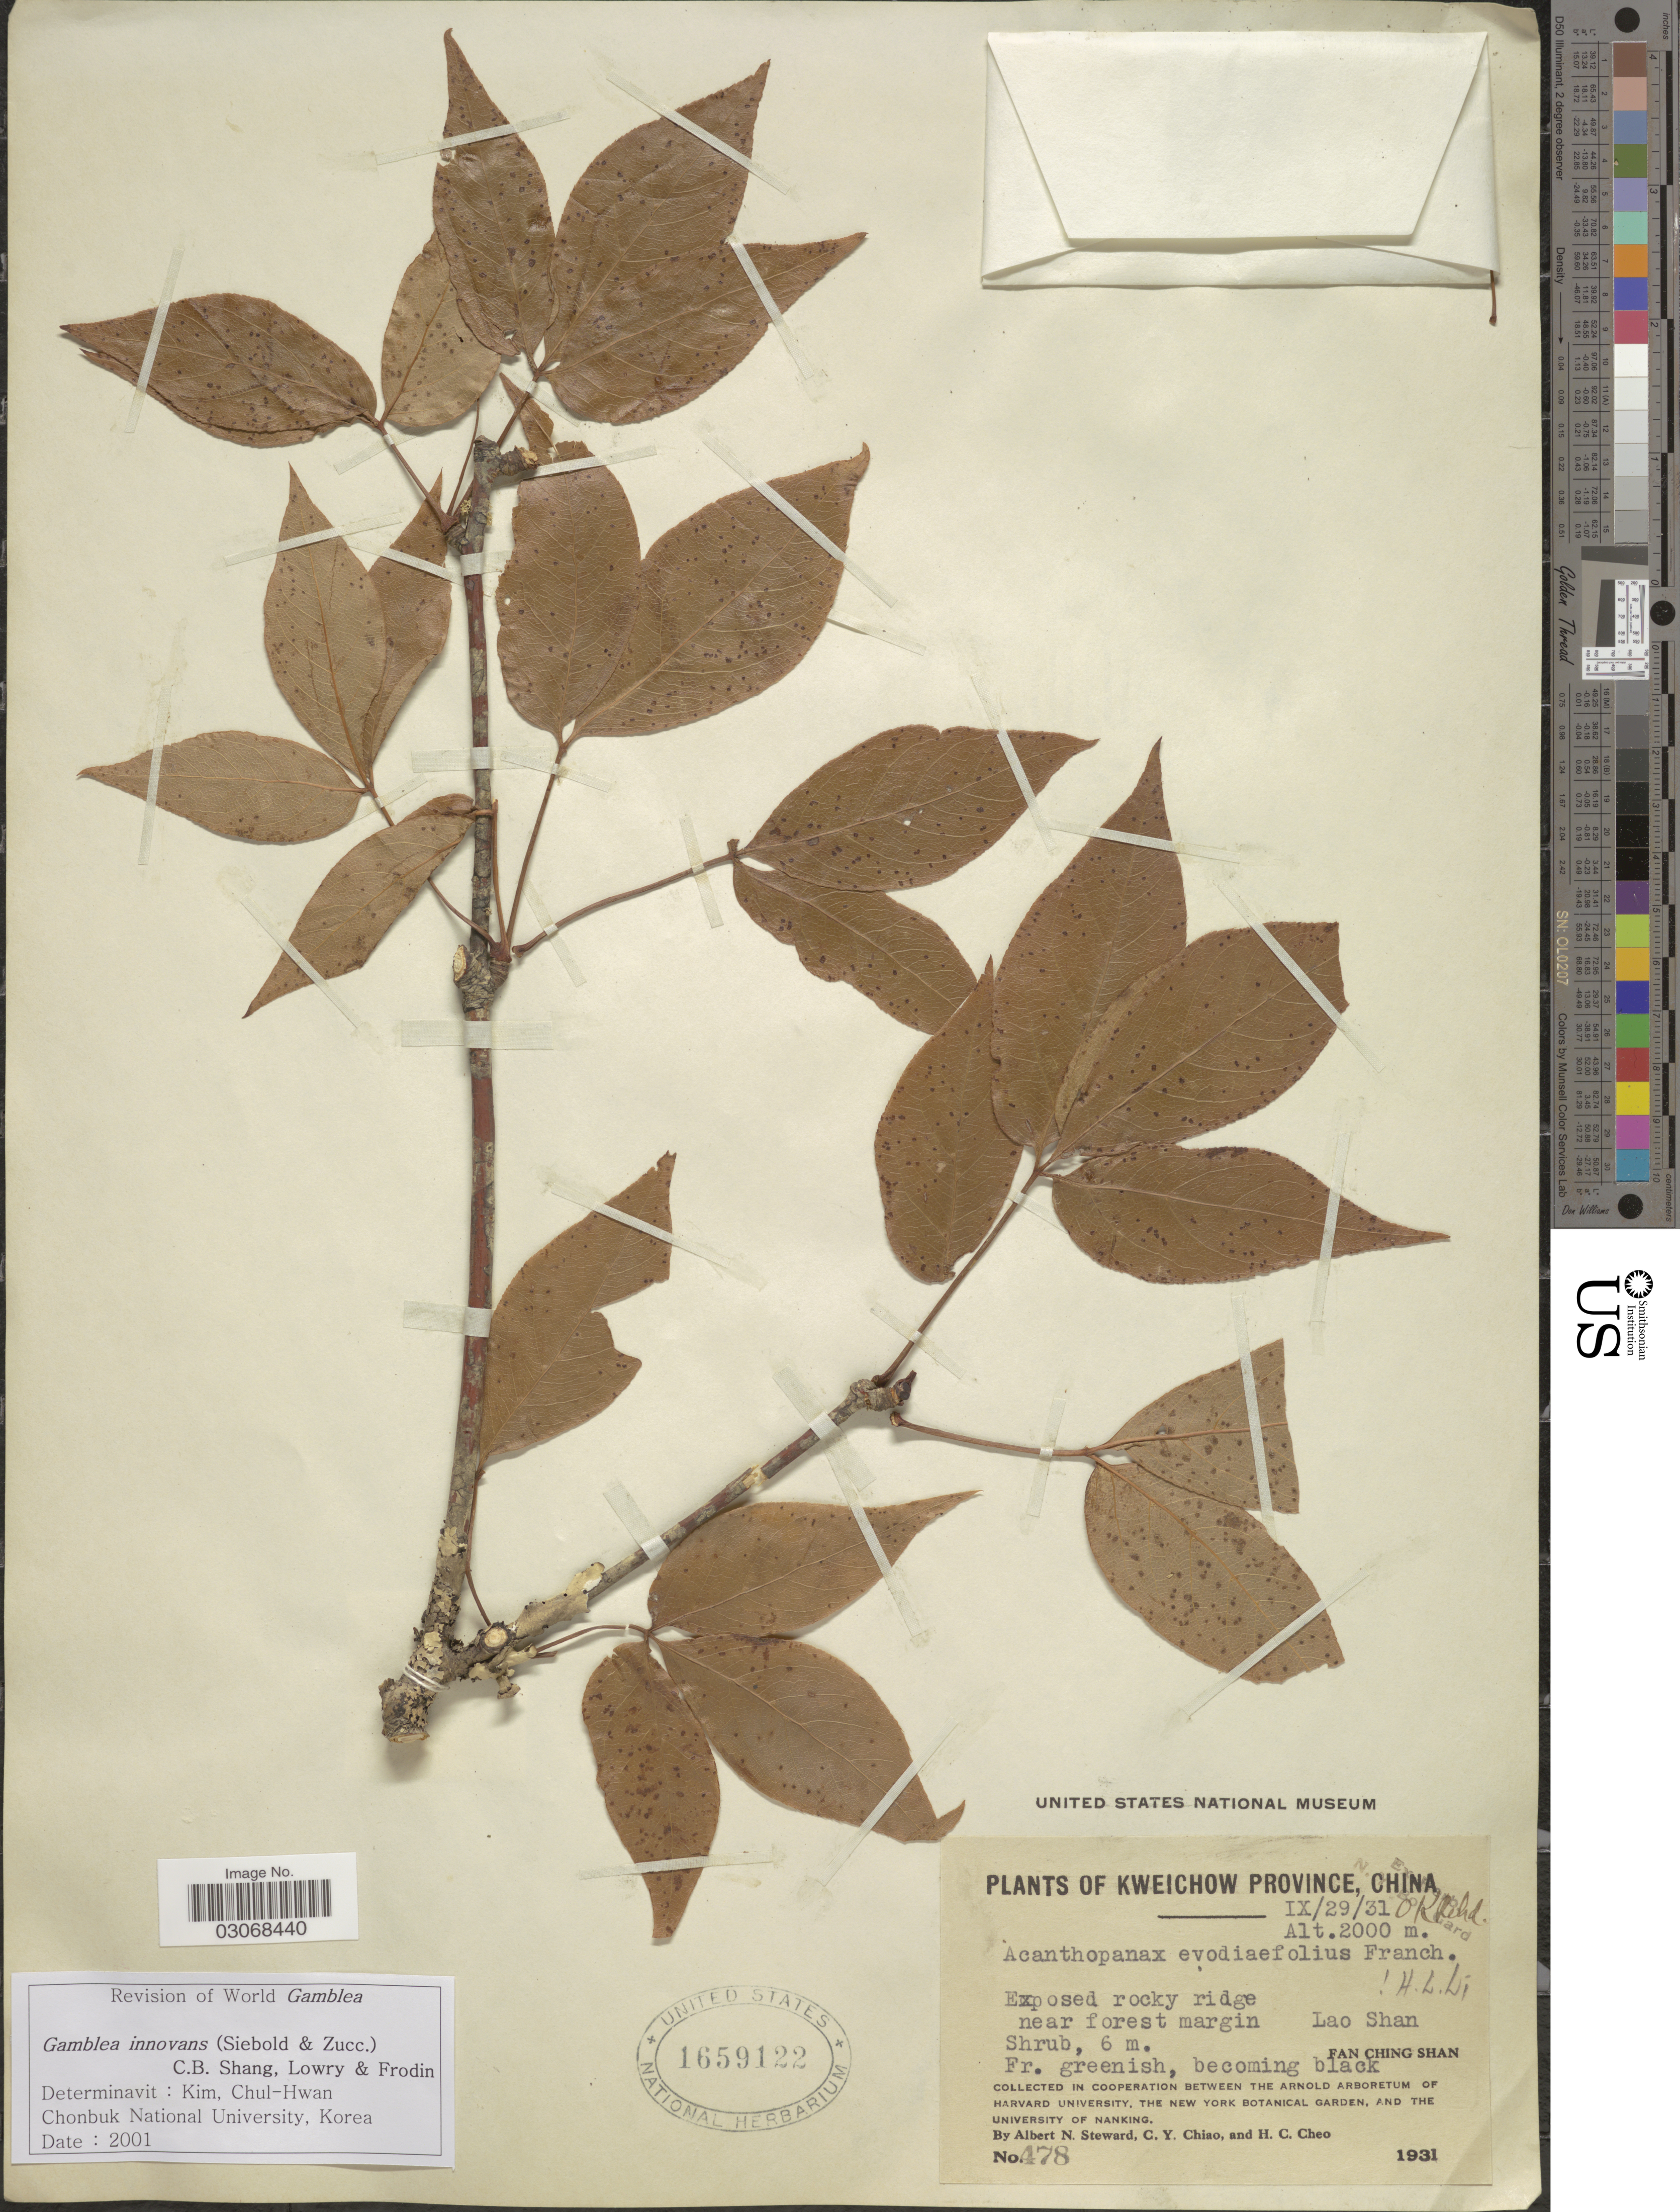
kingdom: Plantae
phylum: Tracheophyta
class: Magnoliopsida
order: Apiales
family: Araliaceae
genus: Gamblea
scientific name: Gamblea innovans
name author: (Siebold & Zucc.) C.B. Shang et al.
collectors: A. N. Steward, C. Y. Chiao & H. Cheo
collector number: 478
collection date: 1931-09-29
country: China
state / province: Guizhou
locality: Kweichow Province, China, Lao Shan, Fan Ching Shan.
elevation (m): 2000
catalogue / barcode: US 1659122